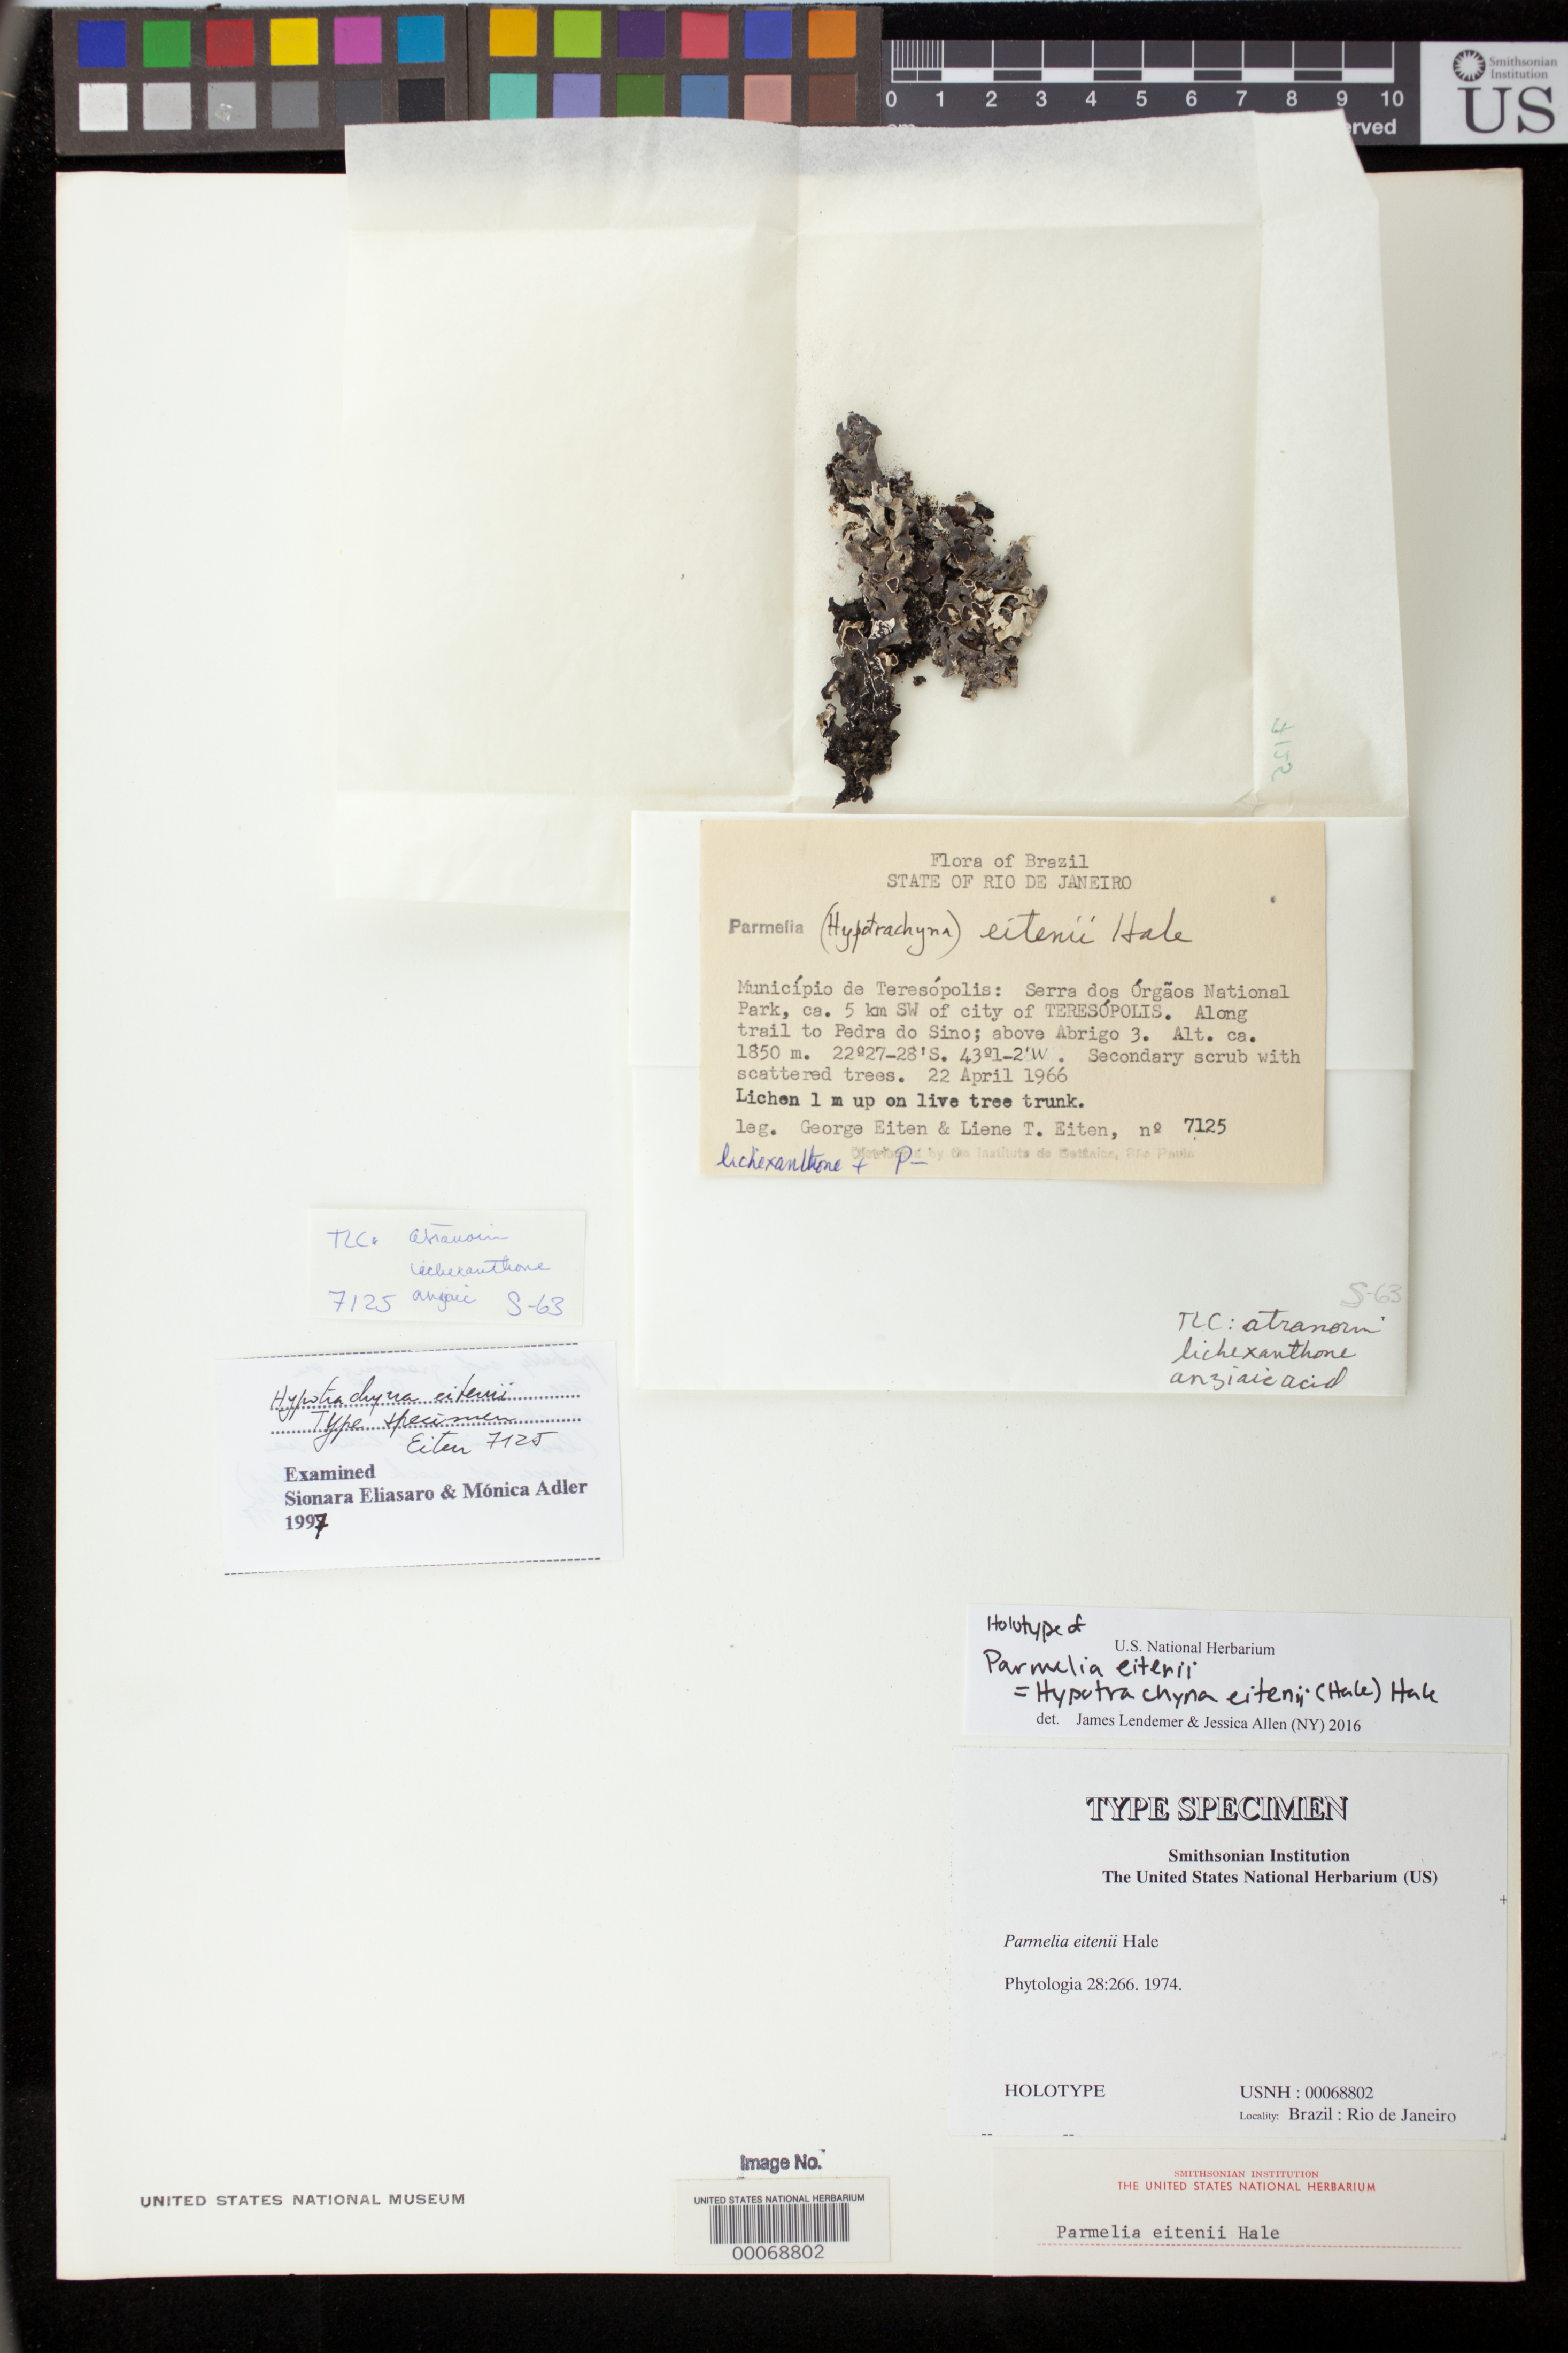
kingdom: Fungi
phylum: Ascomycota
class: Lecanoromycetes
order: Lecanorales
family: Parmeliaceae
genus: Parmelia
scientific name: Parmelia eitenii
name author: Hale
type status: Holotype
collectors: G. Eiten & L. T. Eiten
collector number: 7125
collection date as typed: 22 Apr 1966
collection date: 1966-04-22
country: Brazil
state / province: Rio de Janeiro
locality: Serra dos Orgaos Natl. Park, 5 km SW of Teresopolis, along trail in Pedra do Sino, above Abrigo 3.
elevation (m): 1850